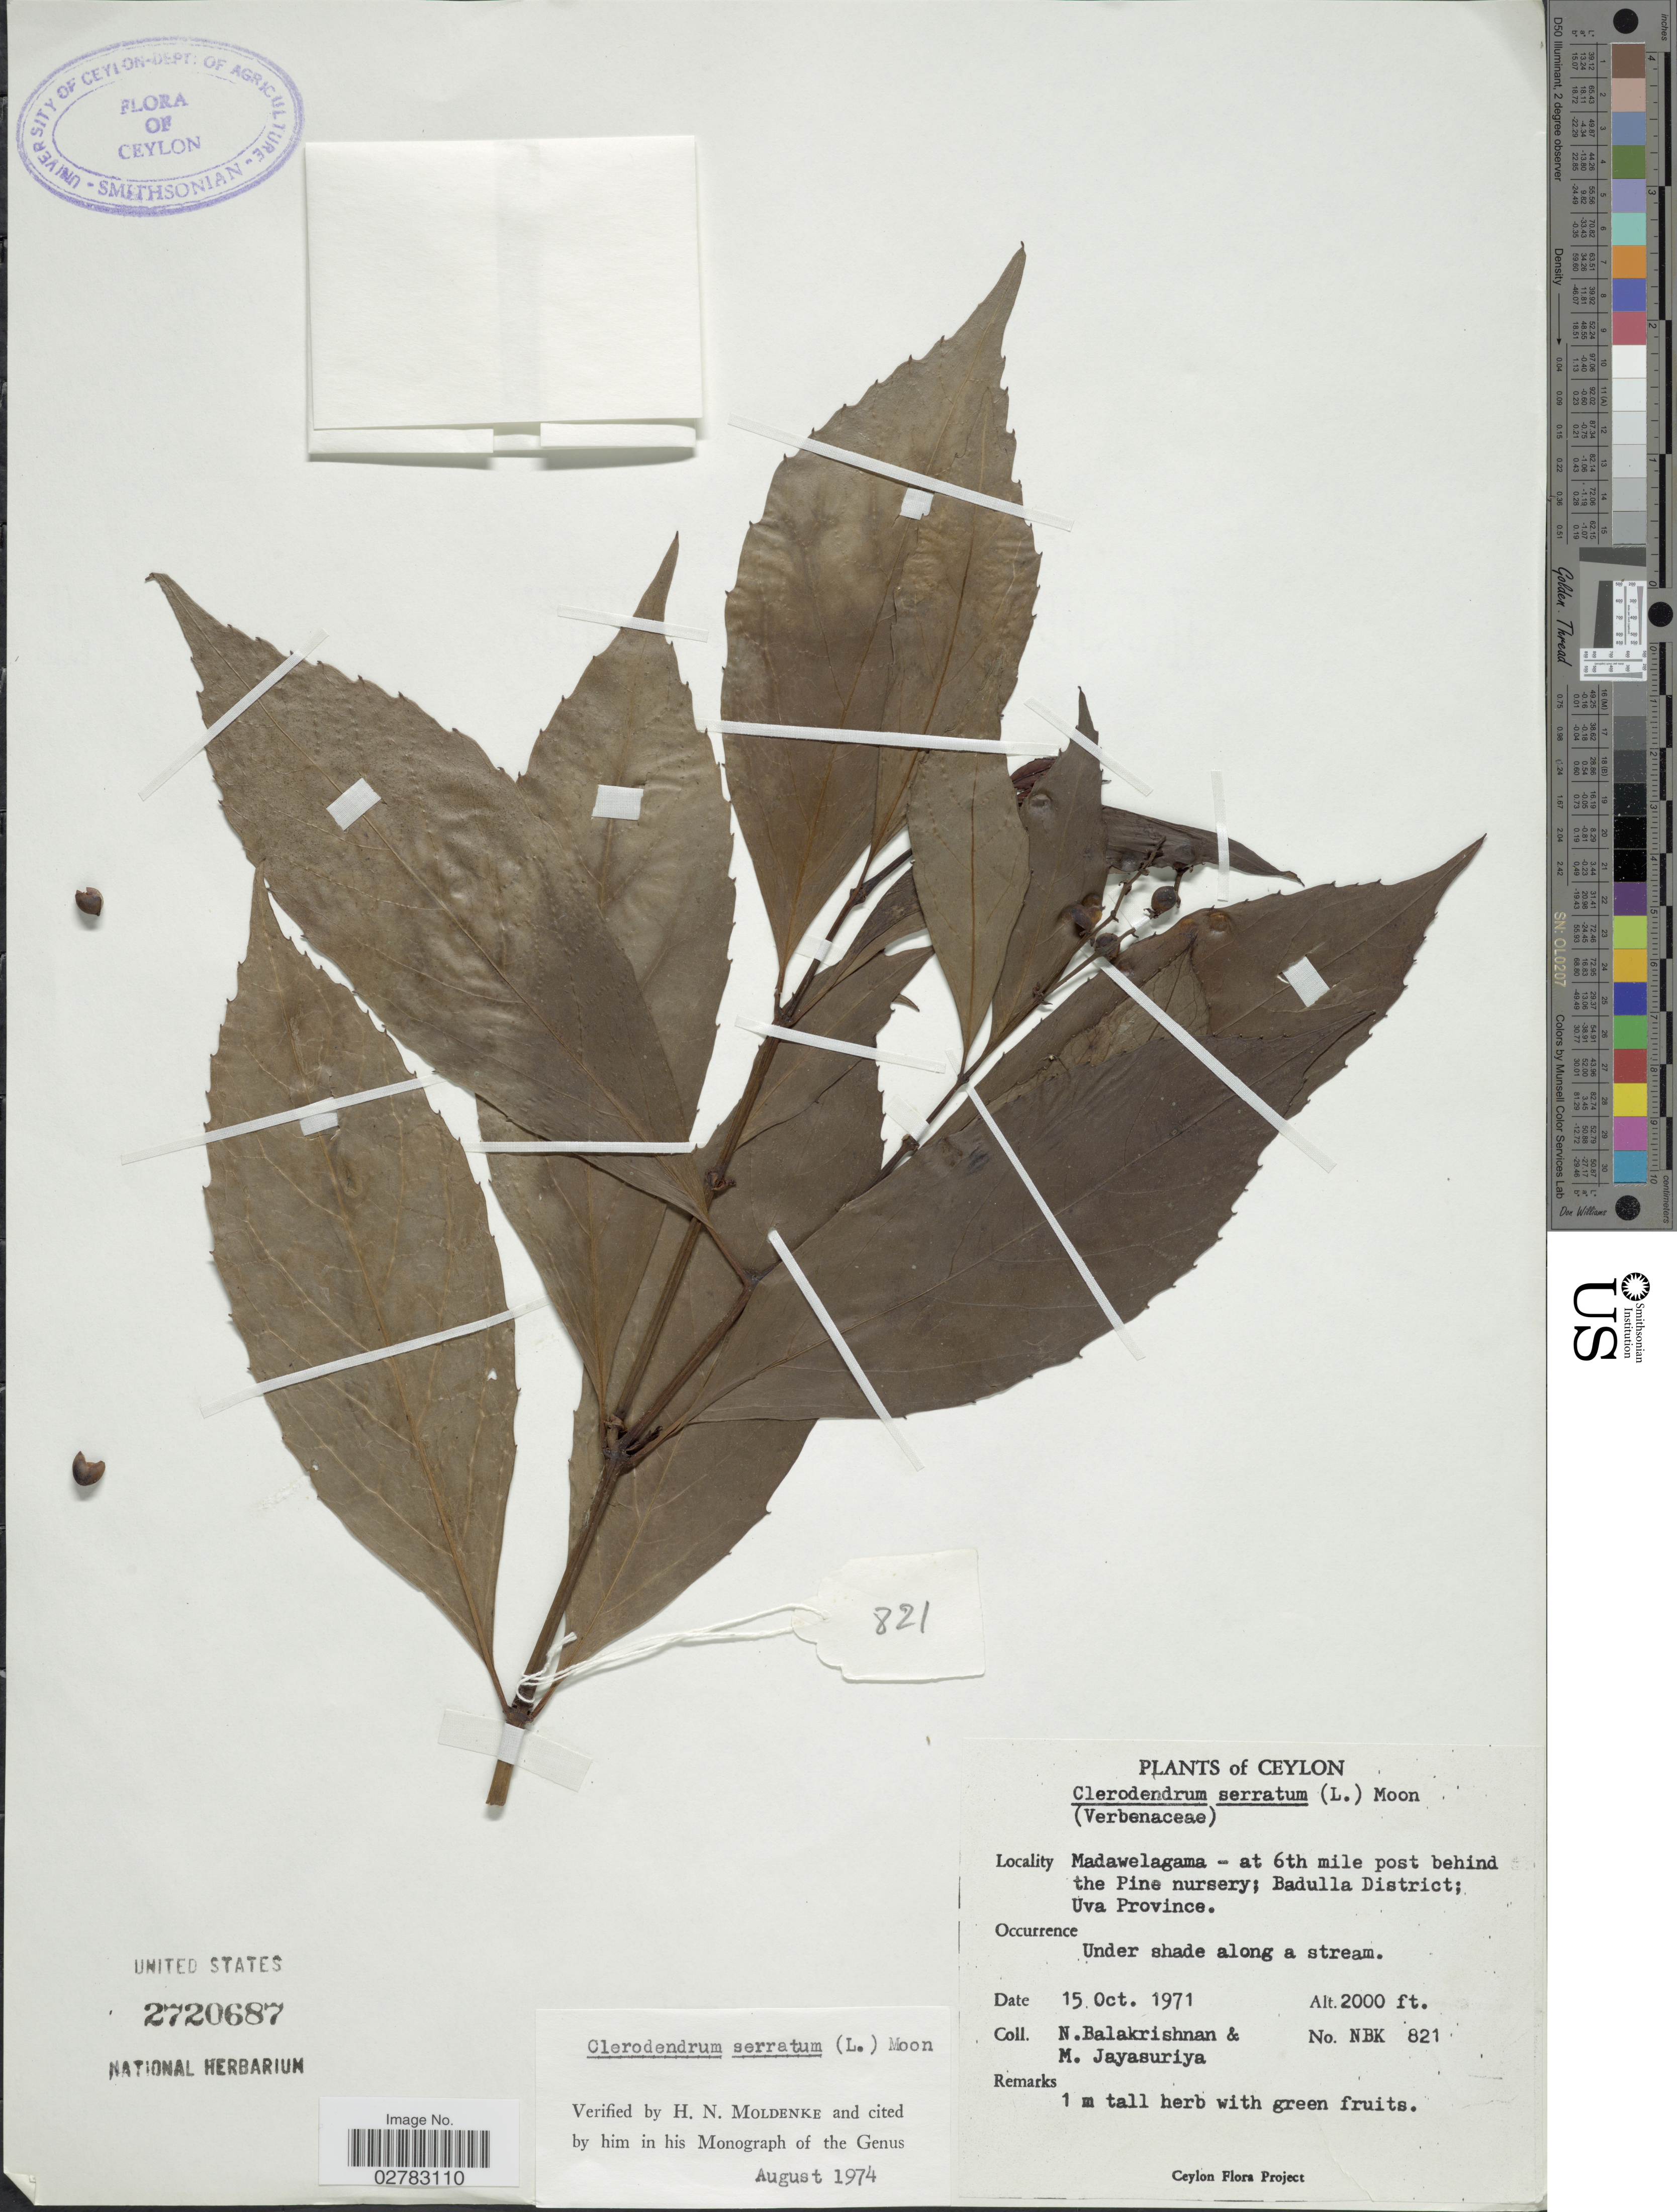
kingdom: Plantae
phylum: Tracheophyta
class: Magnoliopsida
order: Lamiales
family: Lamiaceae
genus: Clerodendrum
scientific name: Clerodendrum serratum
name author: (L.) Moon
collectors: N. Balakrishnan & M. Jayasuriya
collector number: NBK821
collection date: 1971-10-15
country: Sri Lanka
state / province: Uva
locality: Ceylon. Madawelagama - at 6th mile post behind the Pine nursery; Badulla District.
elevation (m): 610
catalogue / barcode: US 2720687